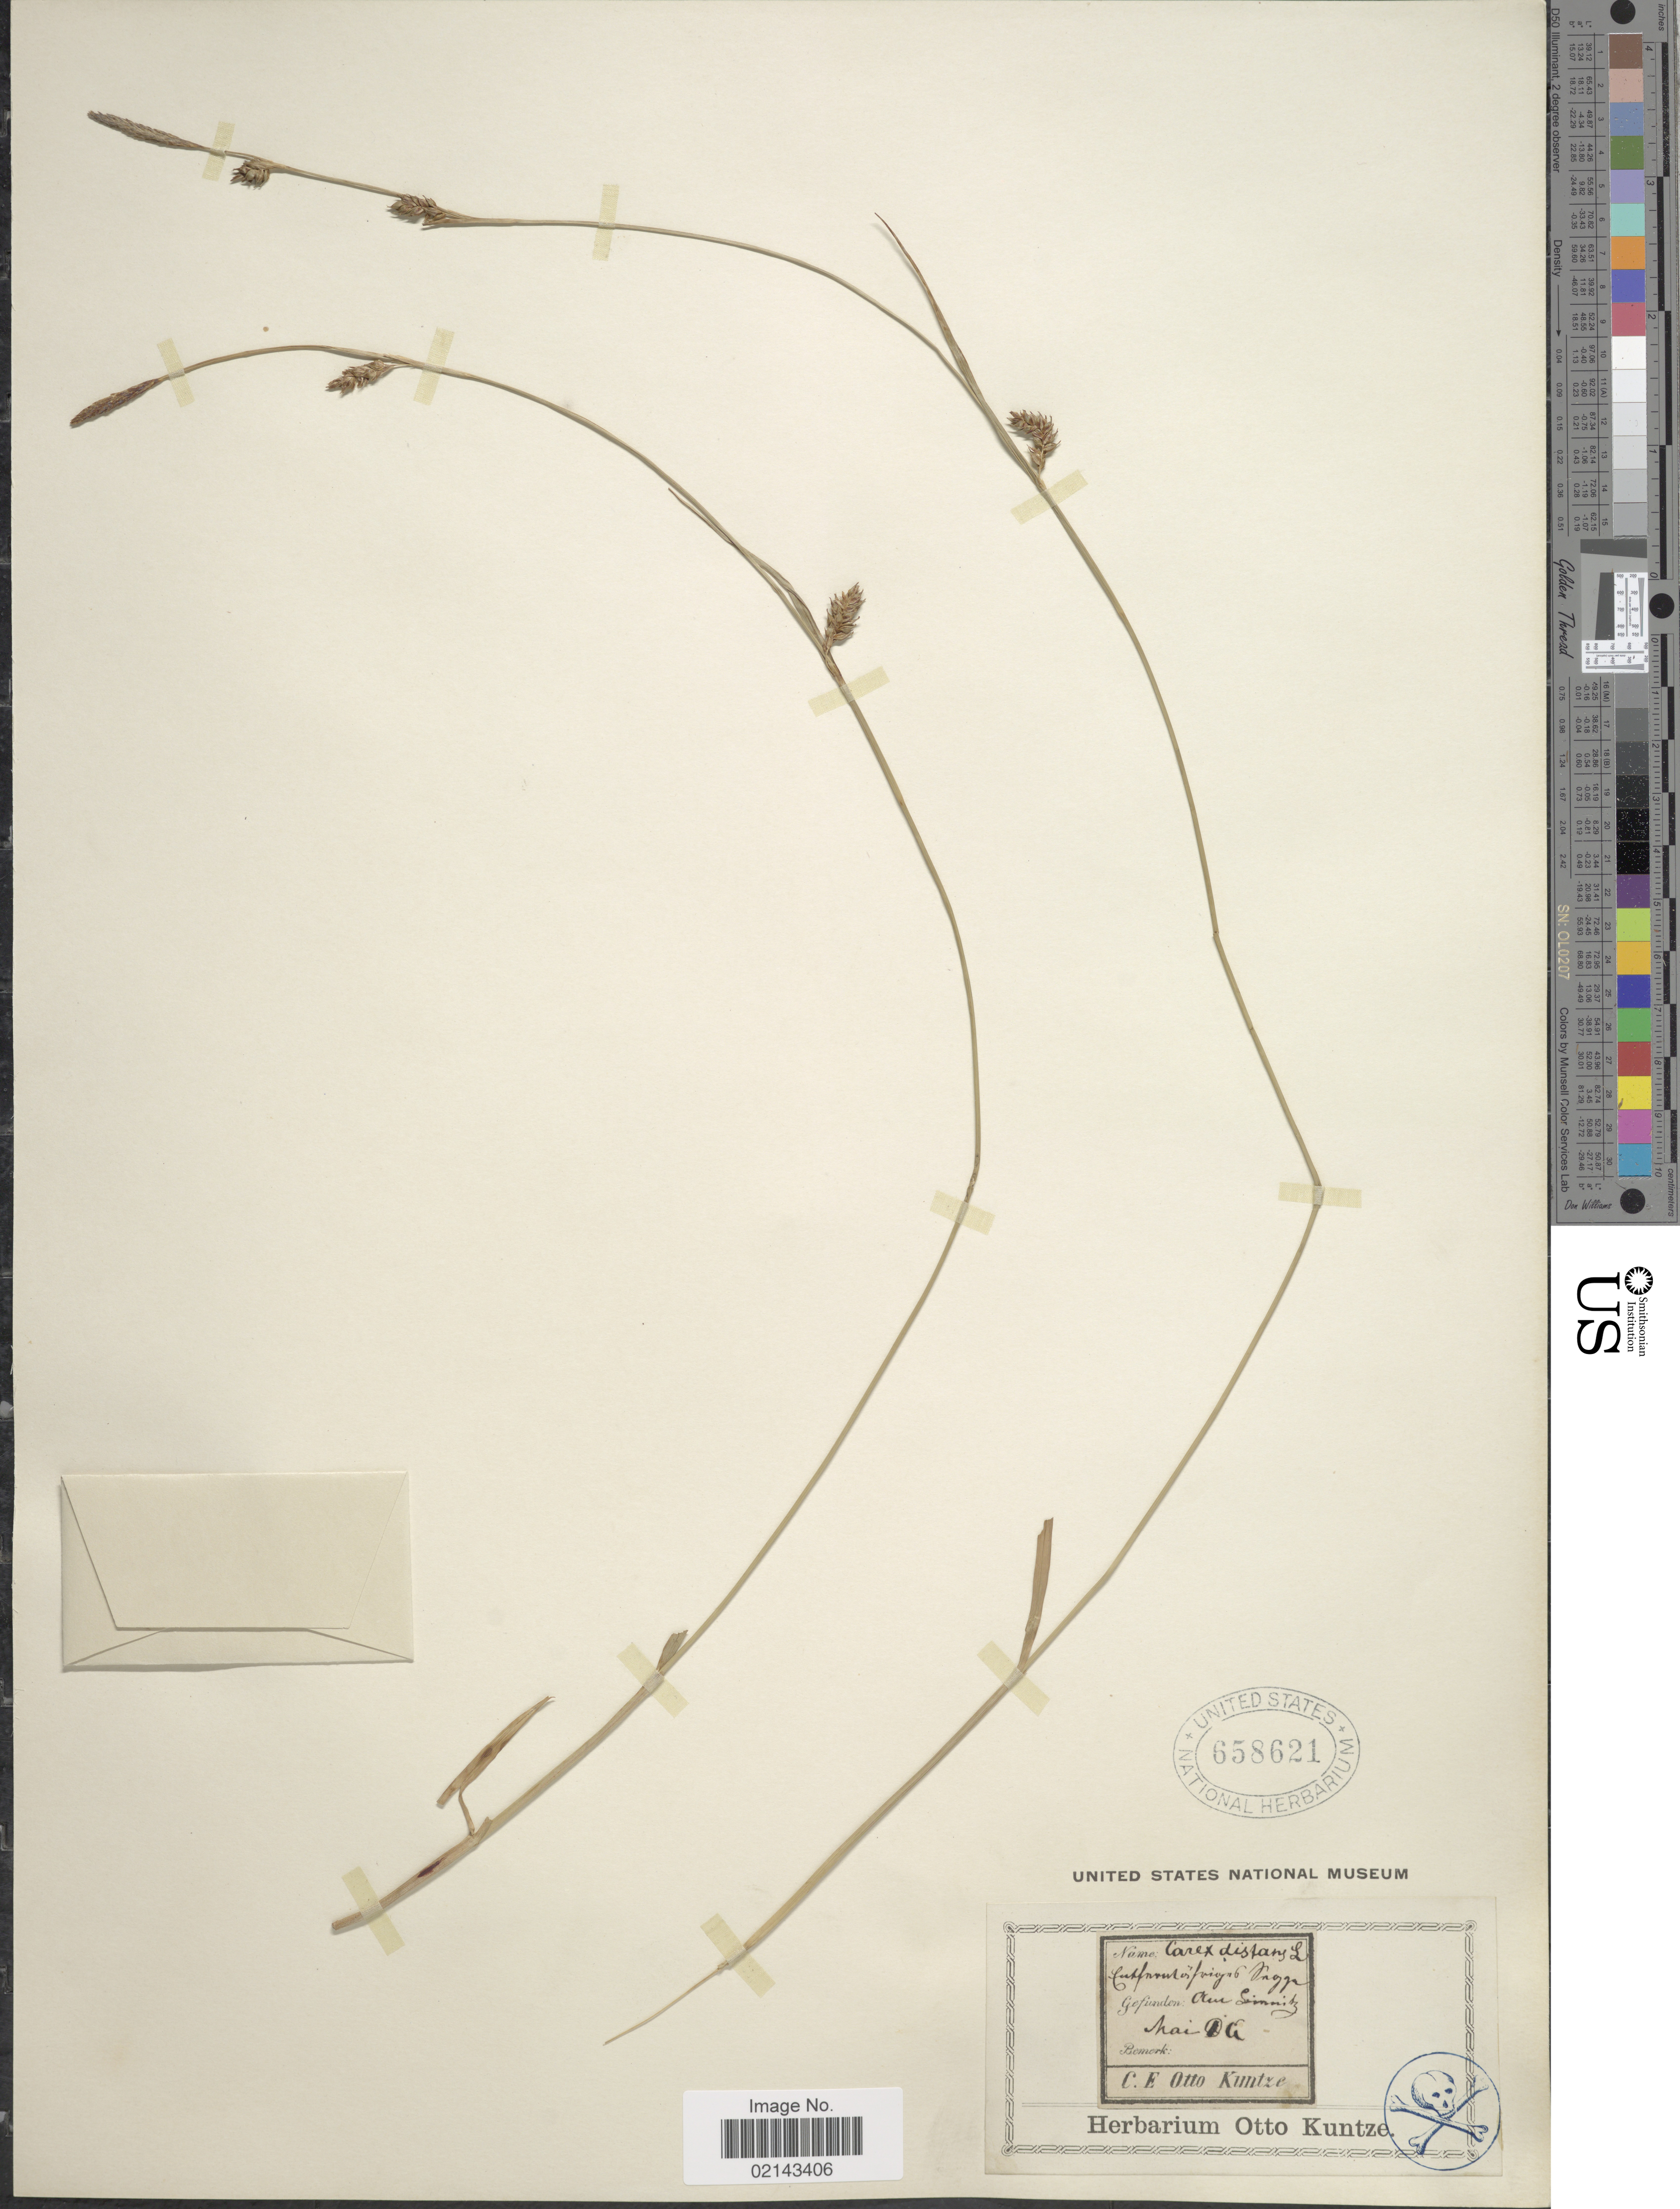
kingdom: Plantae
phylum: Tracheophyta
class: Liliopsida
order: Poales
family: Cyperaceae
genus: Carex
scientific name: Carex distans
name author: L.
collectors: C.E.O. Kuntze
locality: Am Limmitz [interpreted]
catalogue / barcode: US 658621